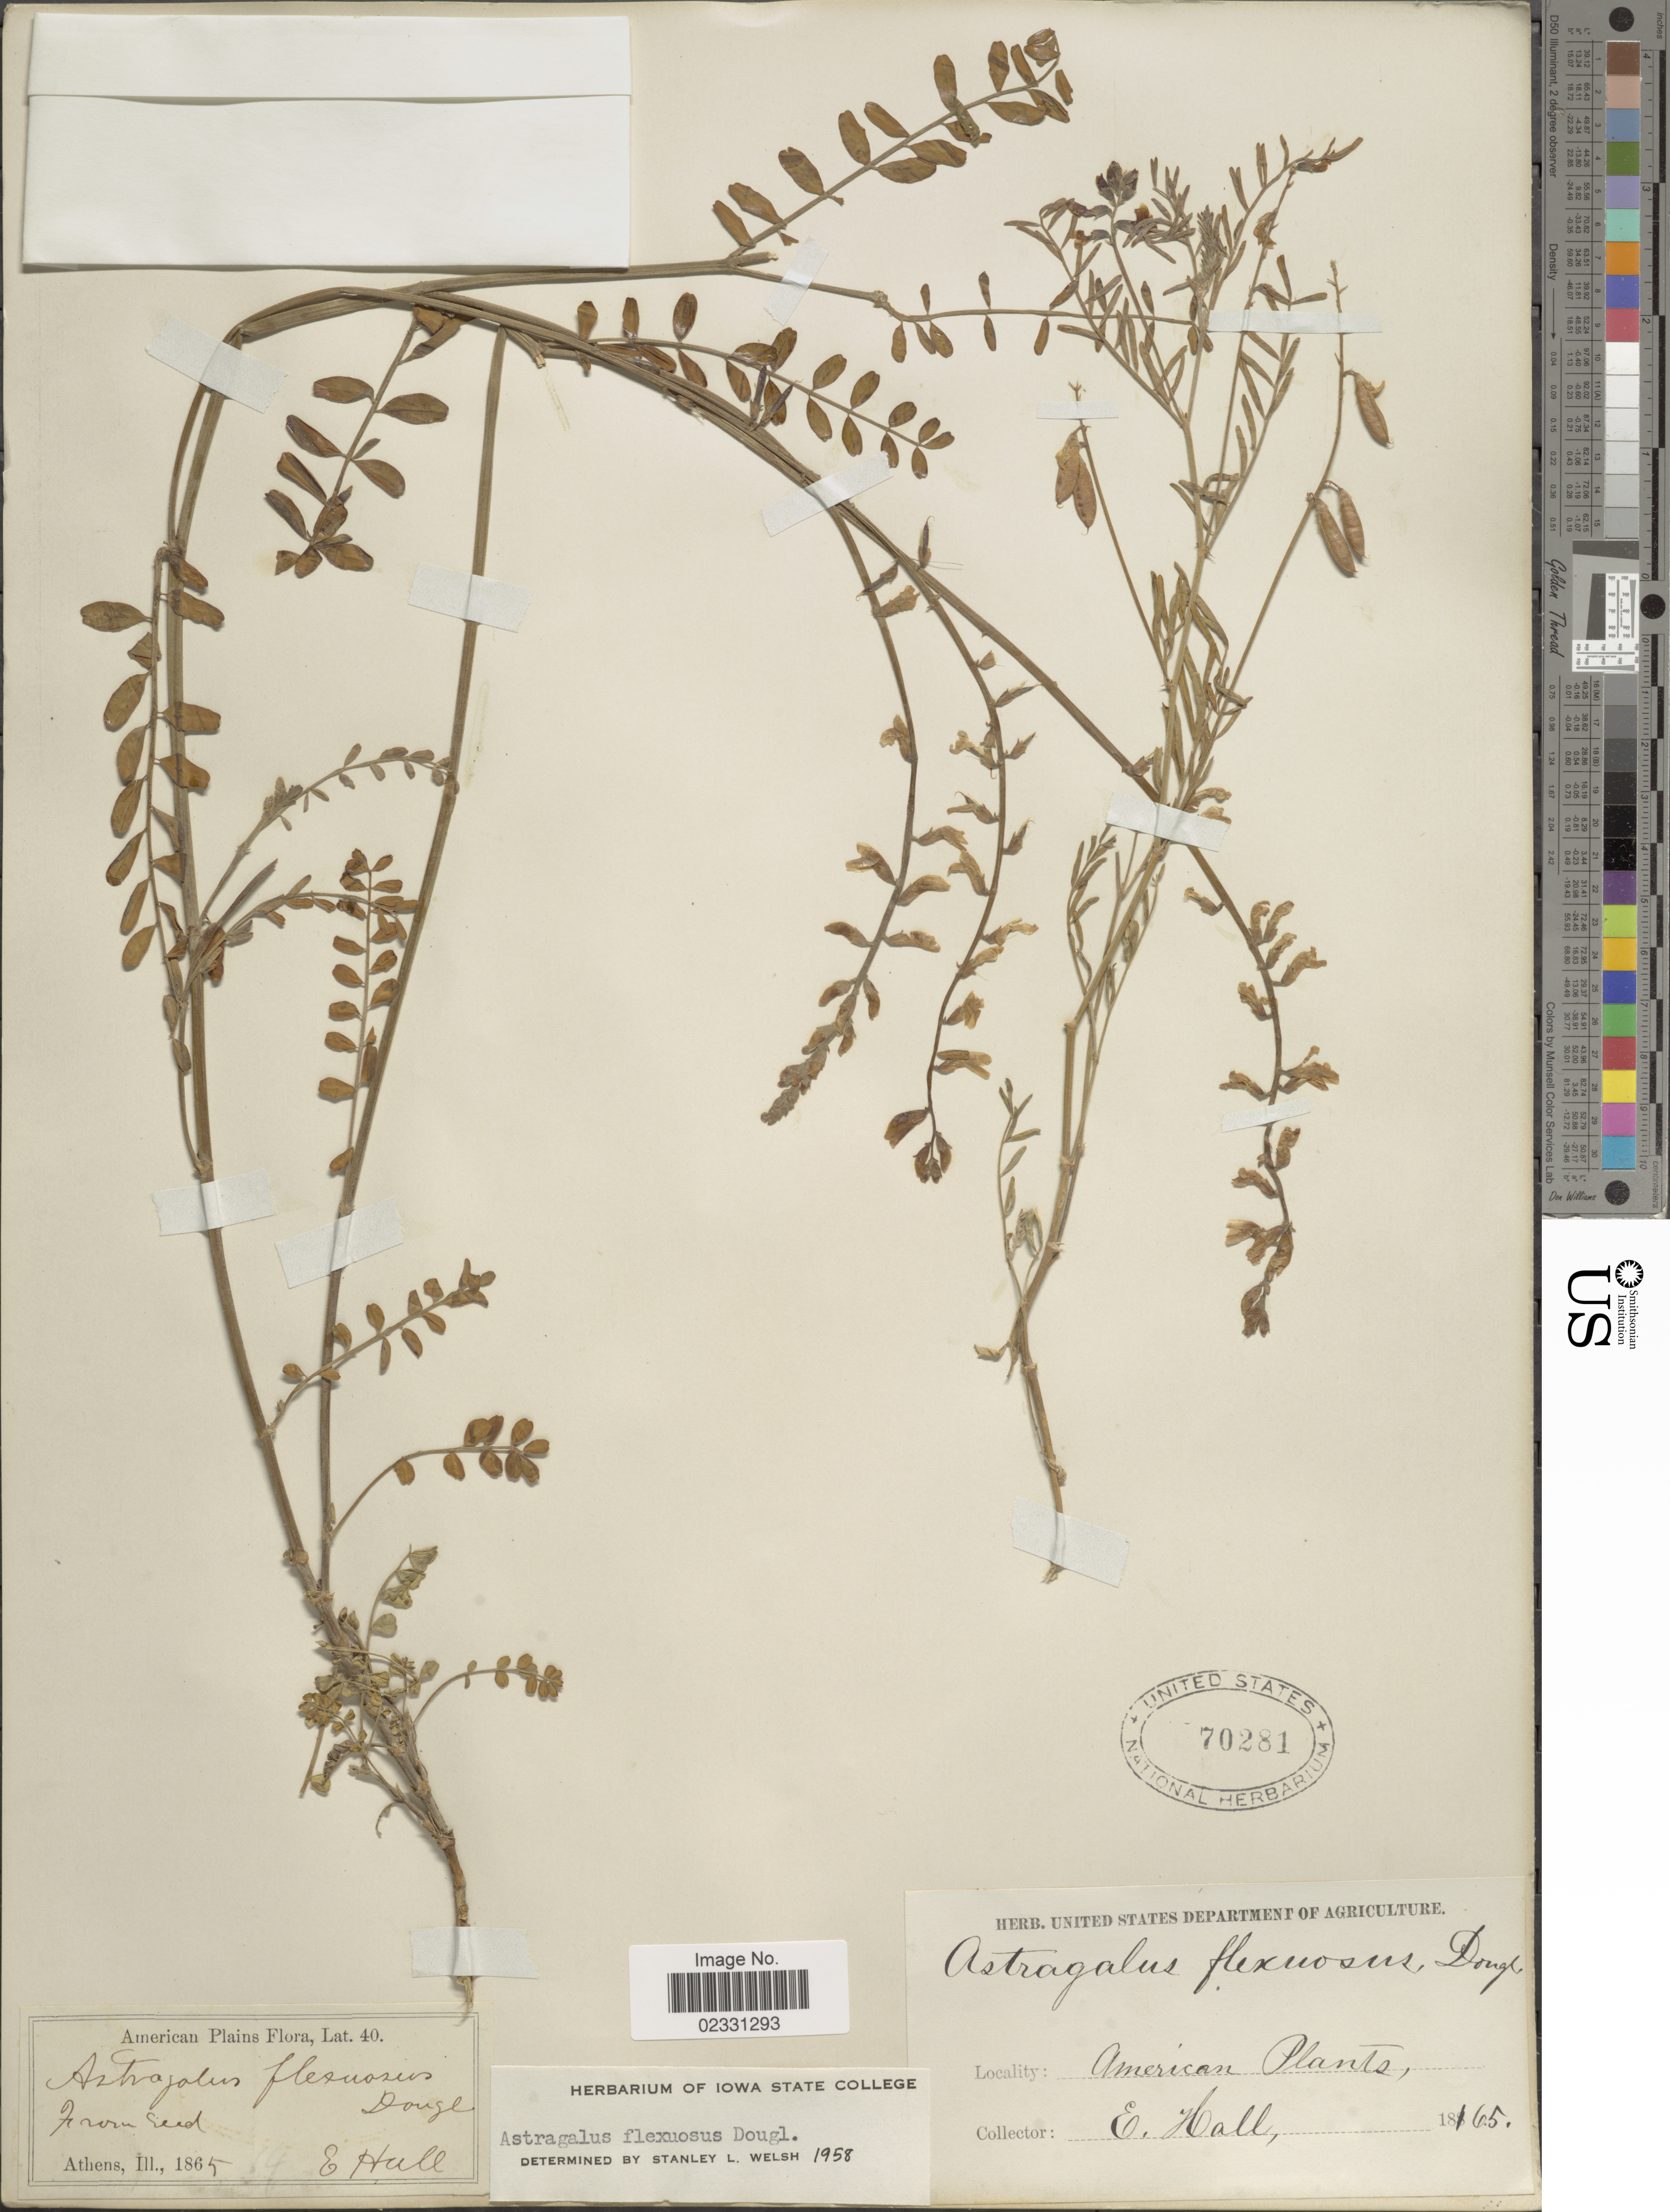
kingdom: Plantae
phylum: Tracheophyta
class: Magnoliopsida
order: Fabales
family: Fabaceae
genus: Astragalus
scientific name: Astragalus flexuosus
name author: (Hook.) Douglas ex G. Don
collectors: E. Hall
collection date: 1865-03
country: United States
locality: American plains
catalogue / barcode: US 70281